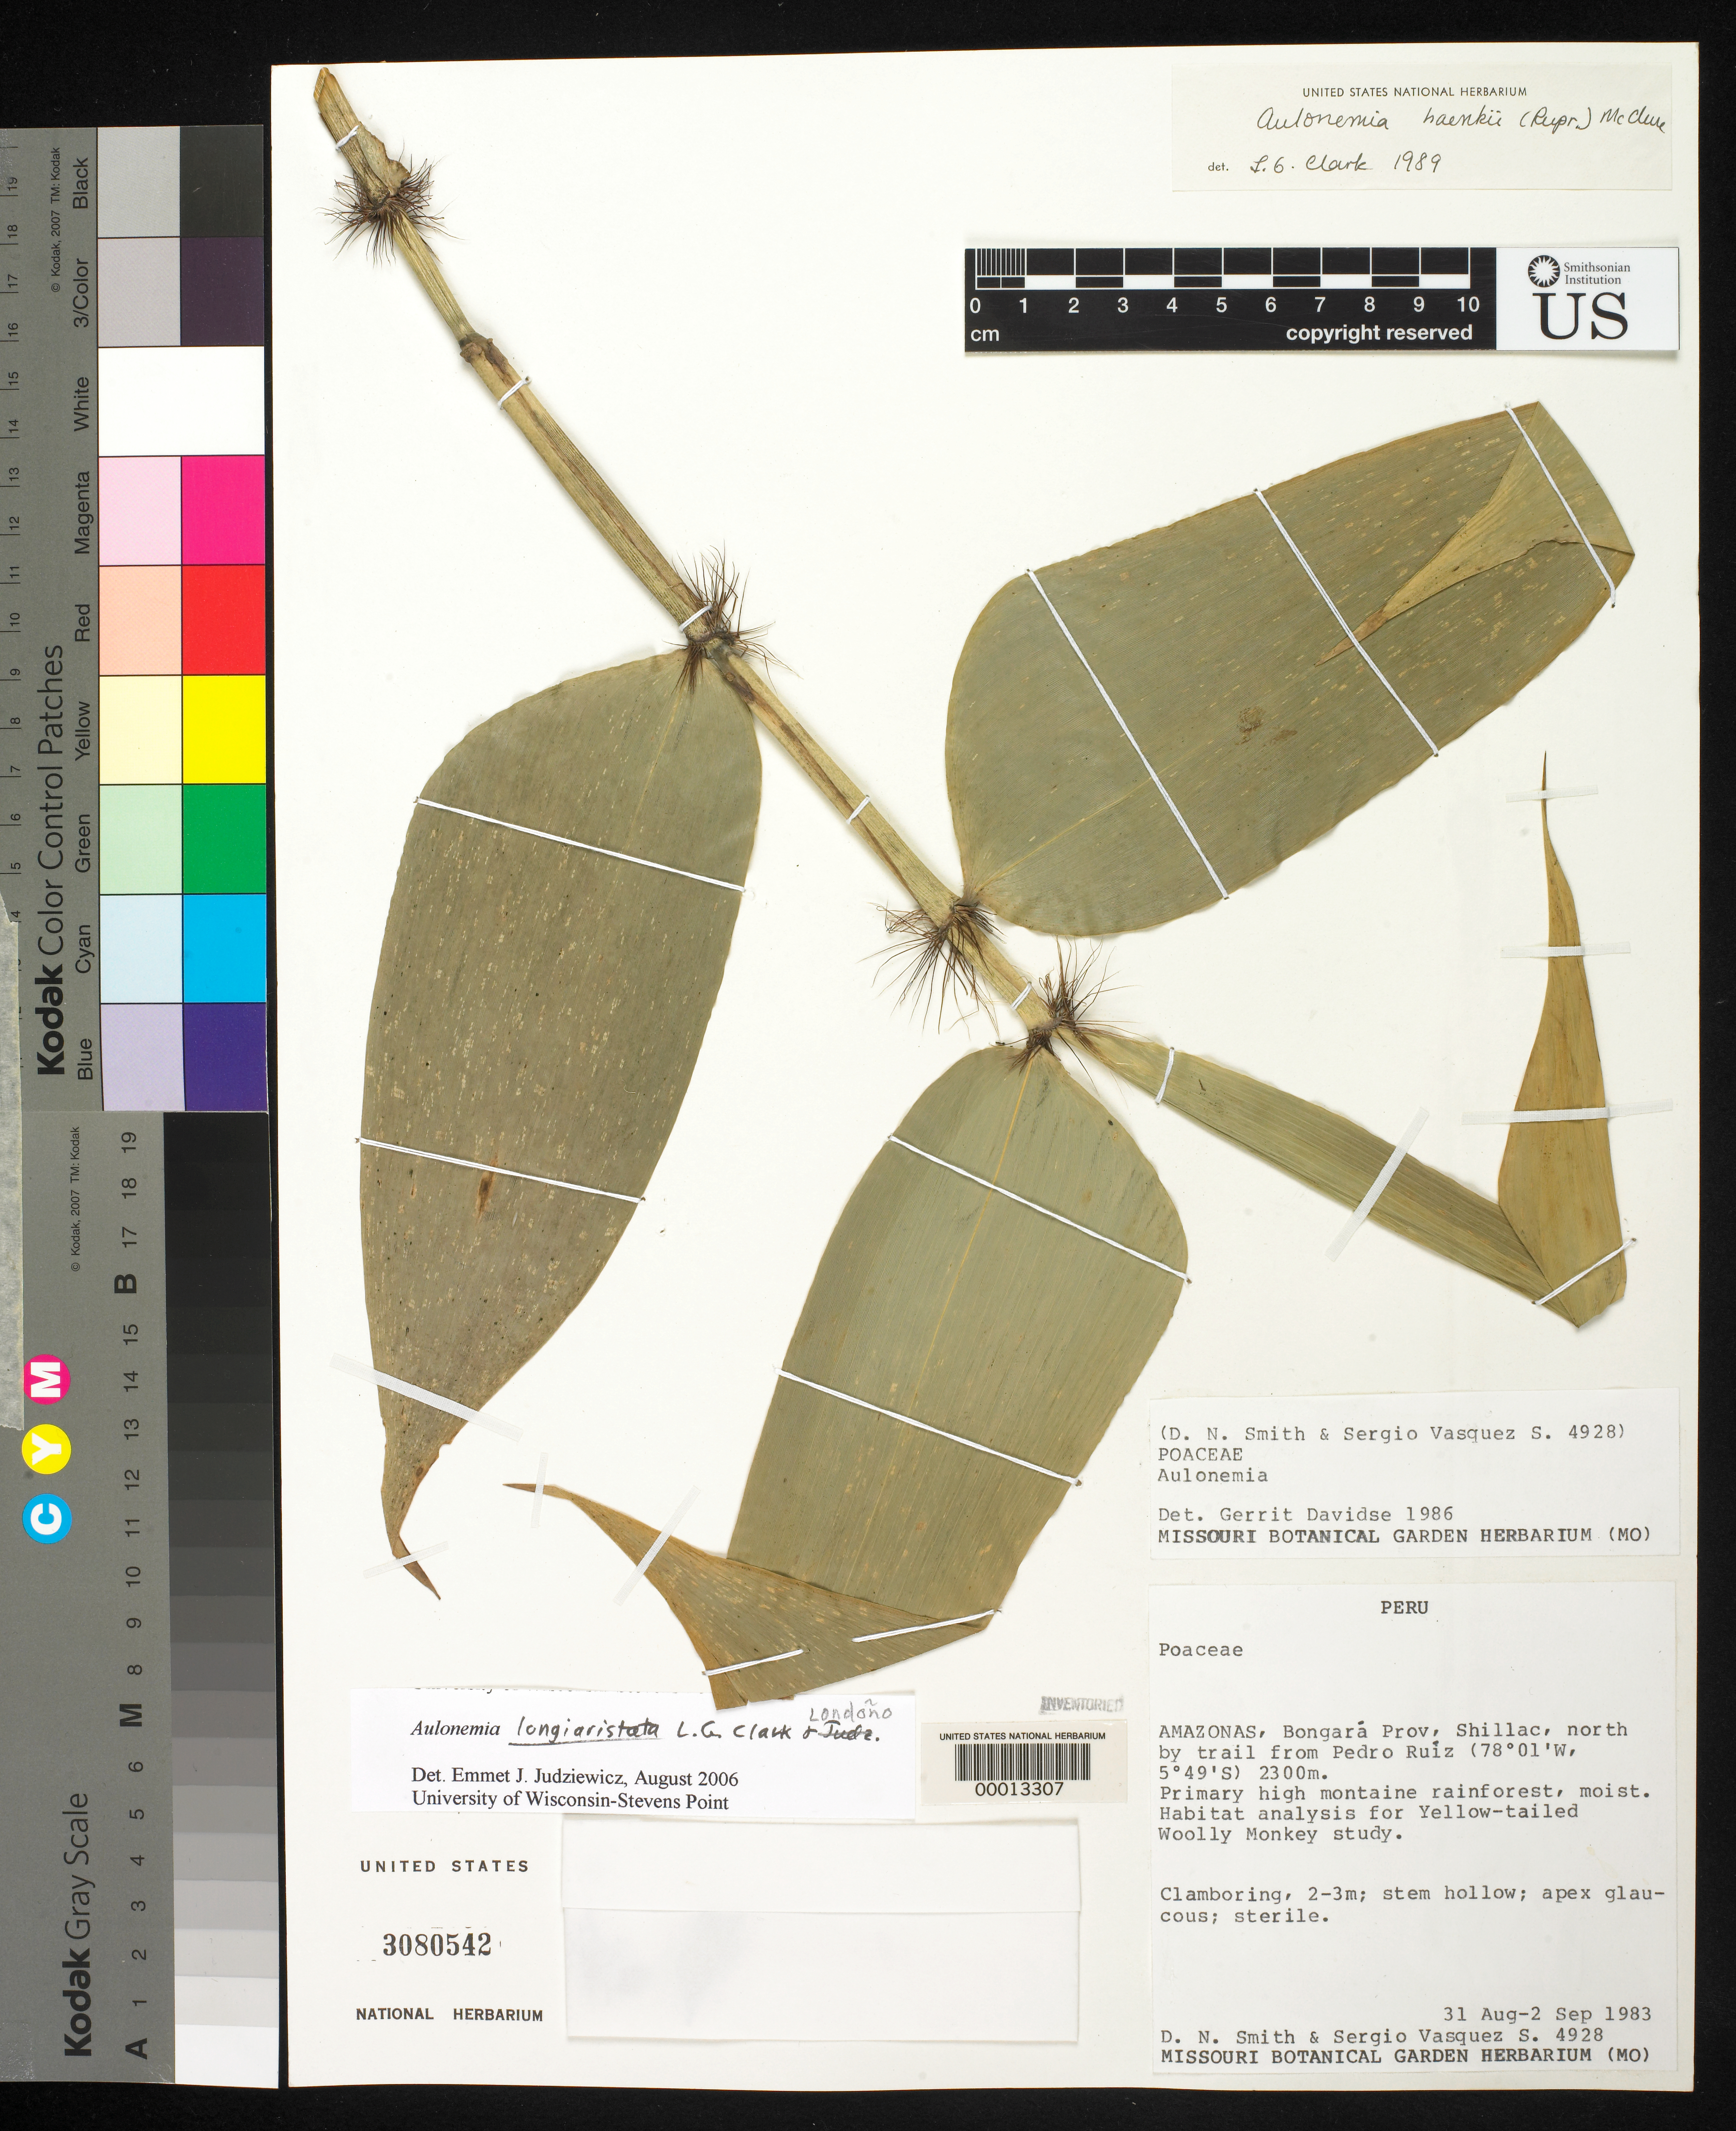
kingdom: Plantae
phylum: Tracheophyta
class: Liliopsida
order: Poales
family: Poaceae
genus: Aulonemia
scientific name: Aulonemia longiaristata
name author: L.G. Clark & Londoño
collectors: D. Smith & S. Vasquez S.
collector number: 4928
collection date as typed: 31 Aug 1983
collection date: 1983-08-31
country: Peru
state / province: Amazonas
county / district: Bongará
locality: Shillac, N of Pedro Ruíz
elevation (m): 2300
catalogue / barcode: US 3080542